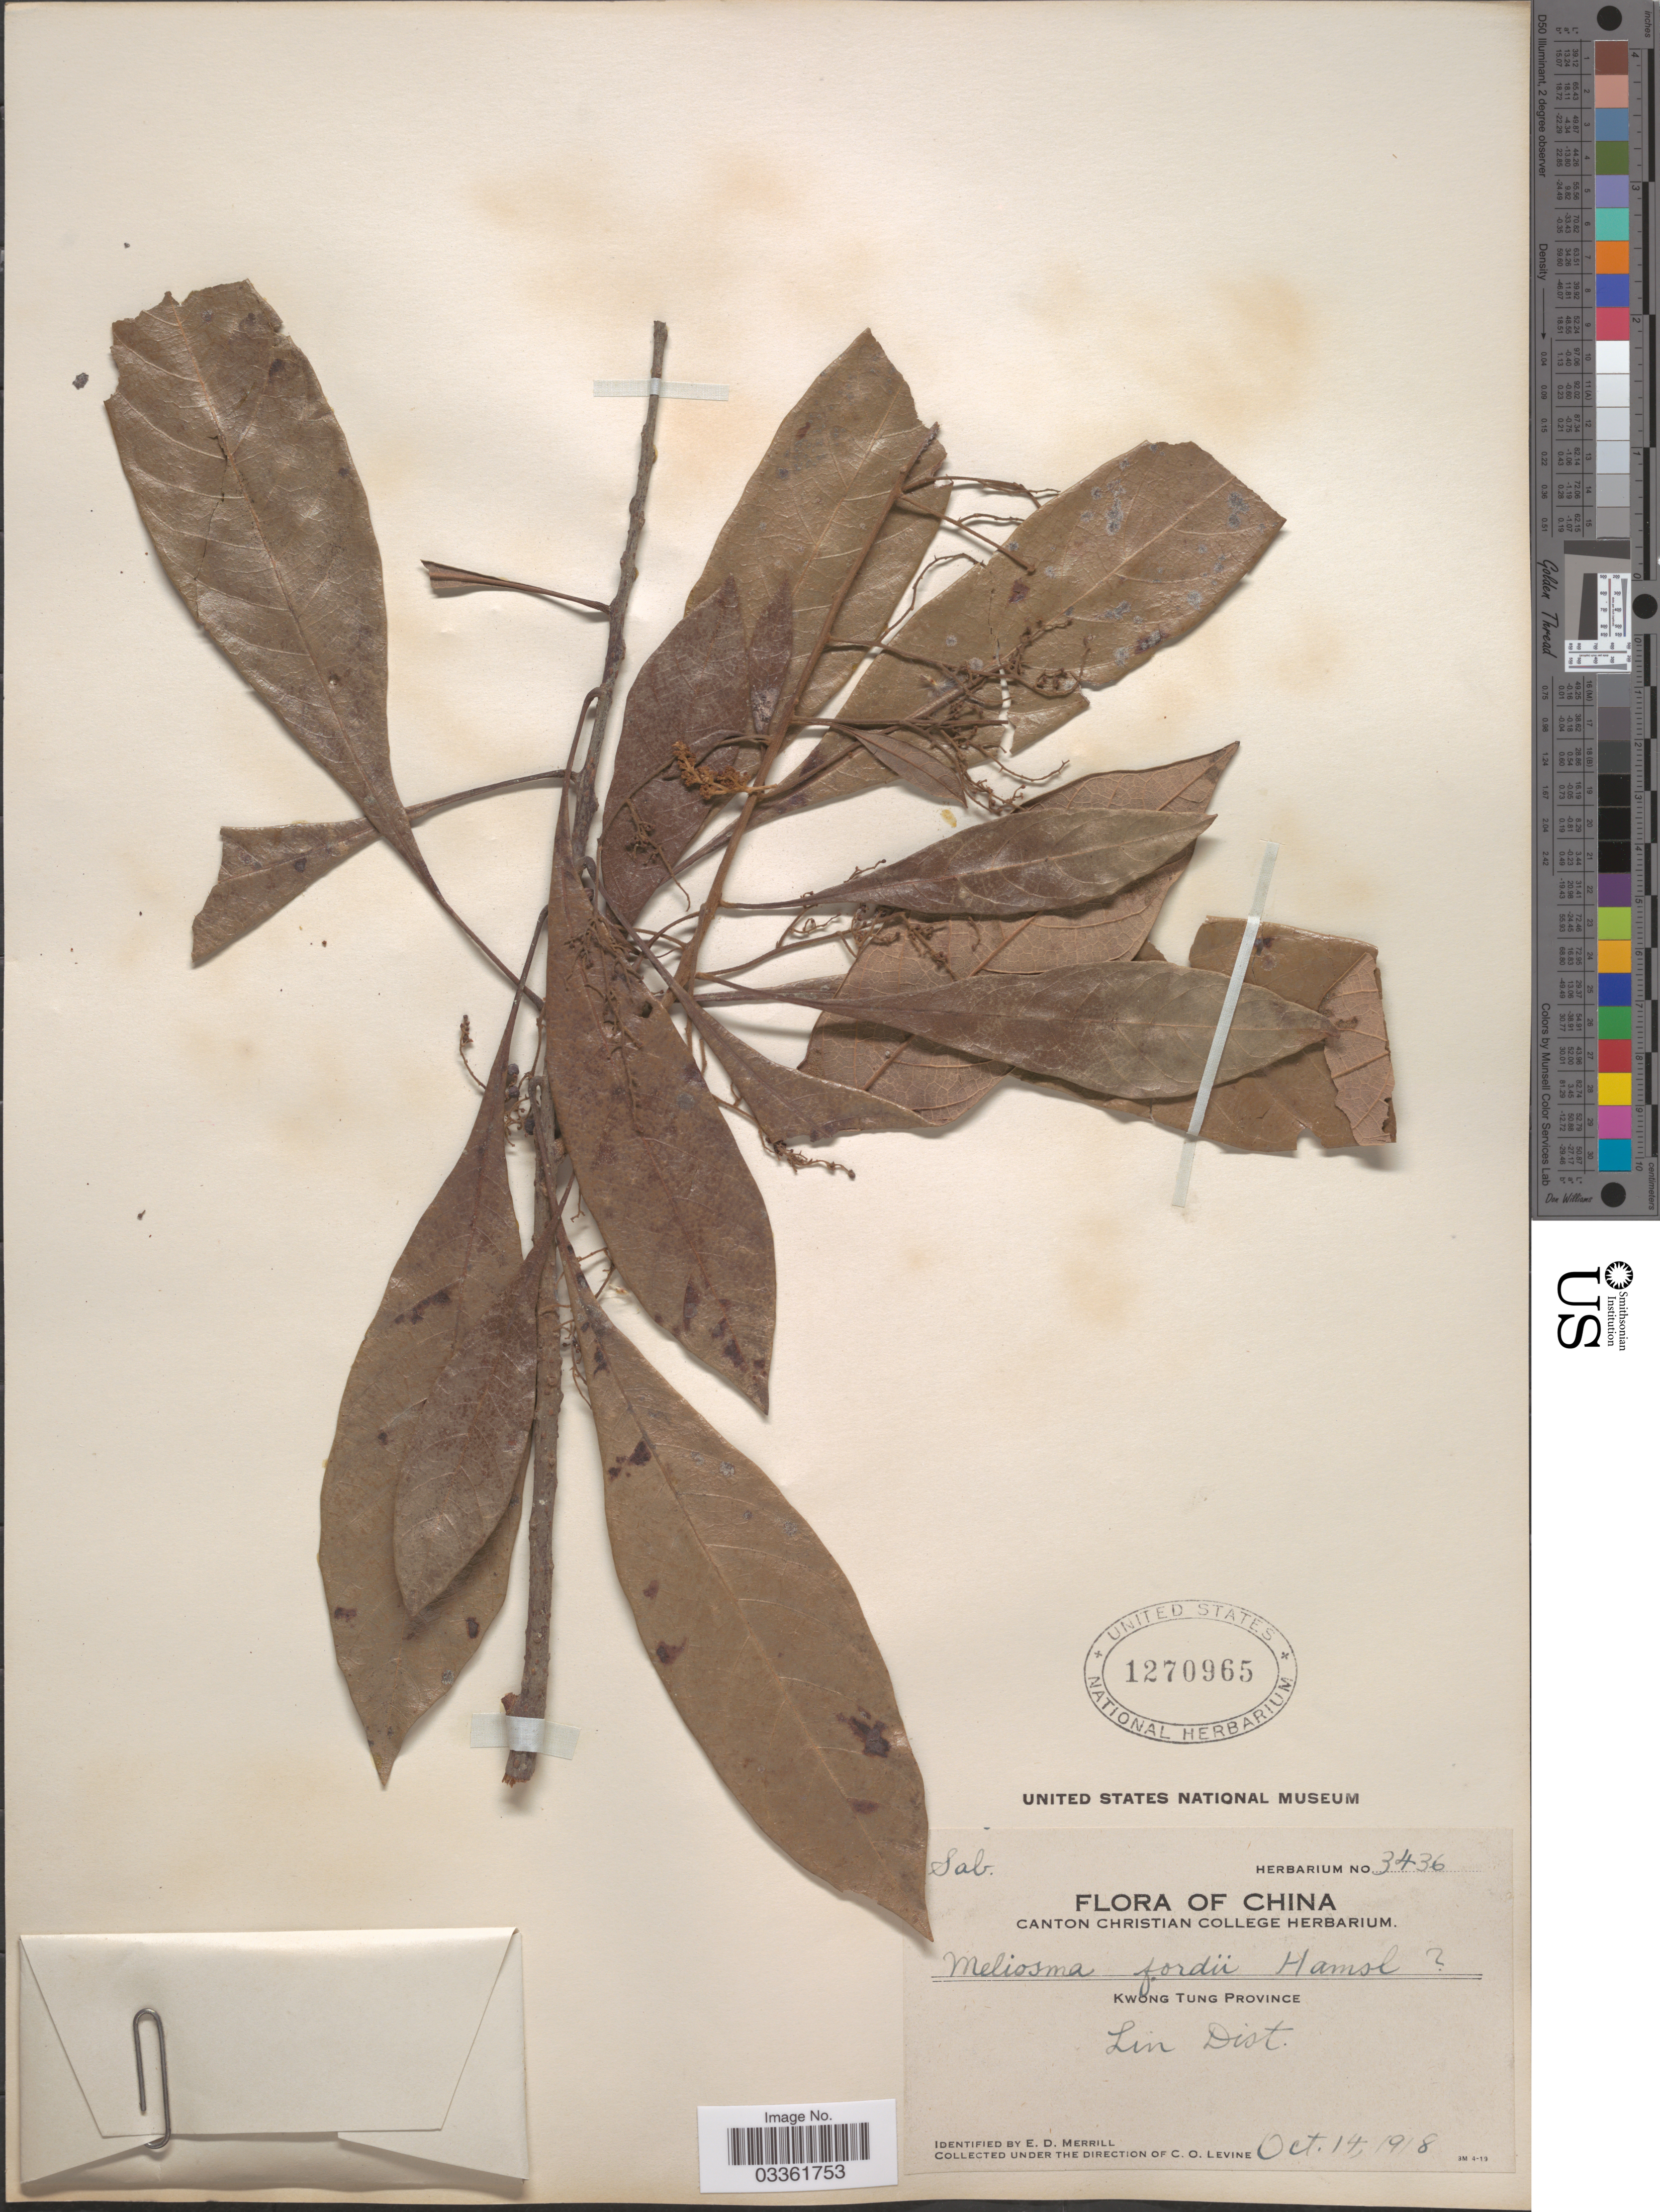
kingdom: Plantae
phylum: Tracheophyta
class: Magnoliopsida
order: Proteales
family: Sabiaceae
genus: Meliosma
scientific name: Meliosma fordii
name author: Hemsl.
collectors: C. O. Levine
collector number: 3436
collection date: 1918-10-14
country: China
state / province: Guangdong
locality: Kwong Tung Province. Lin Dist.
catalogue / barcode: US 1270965